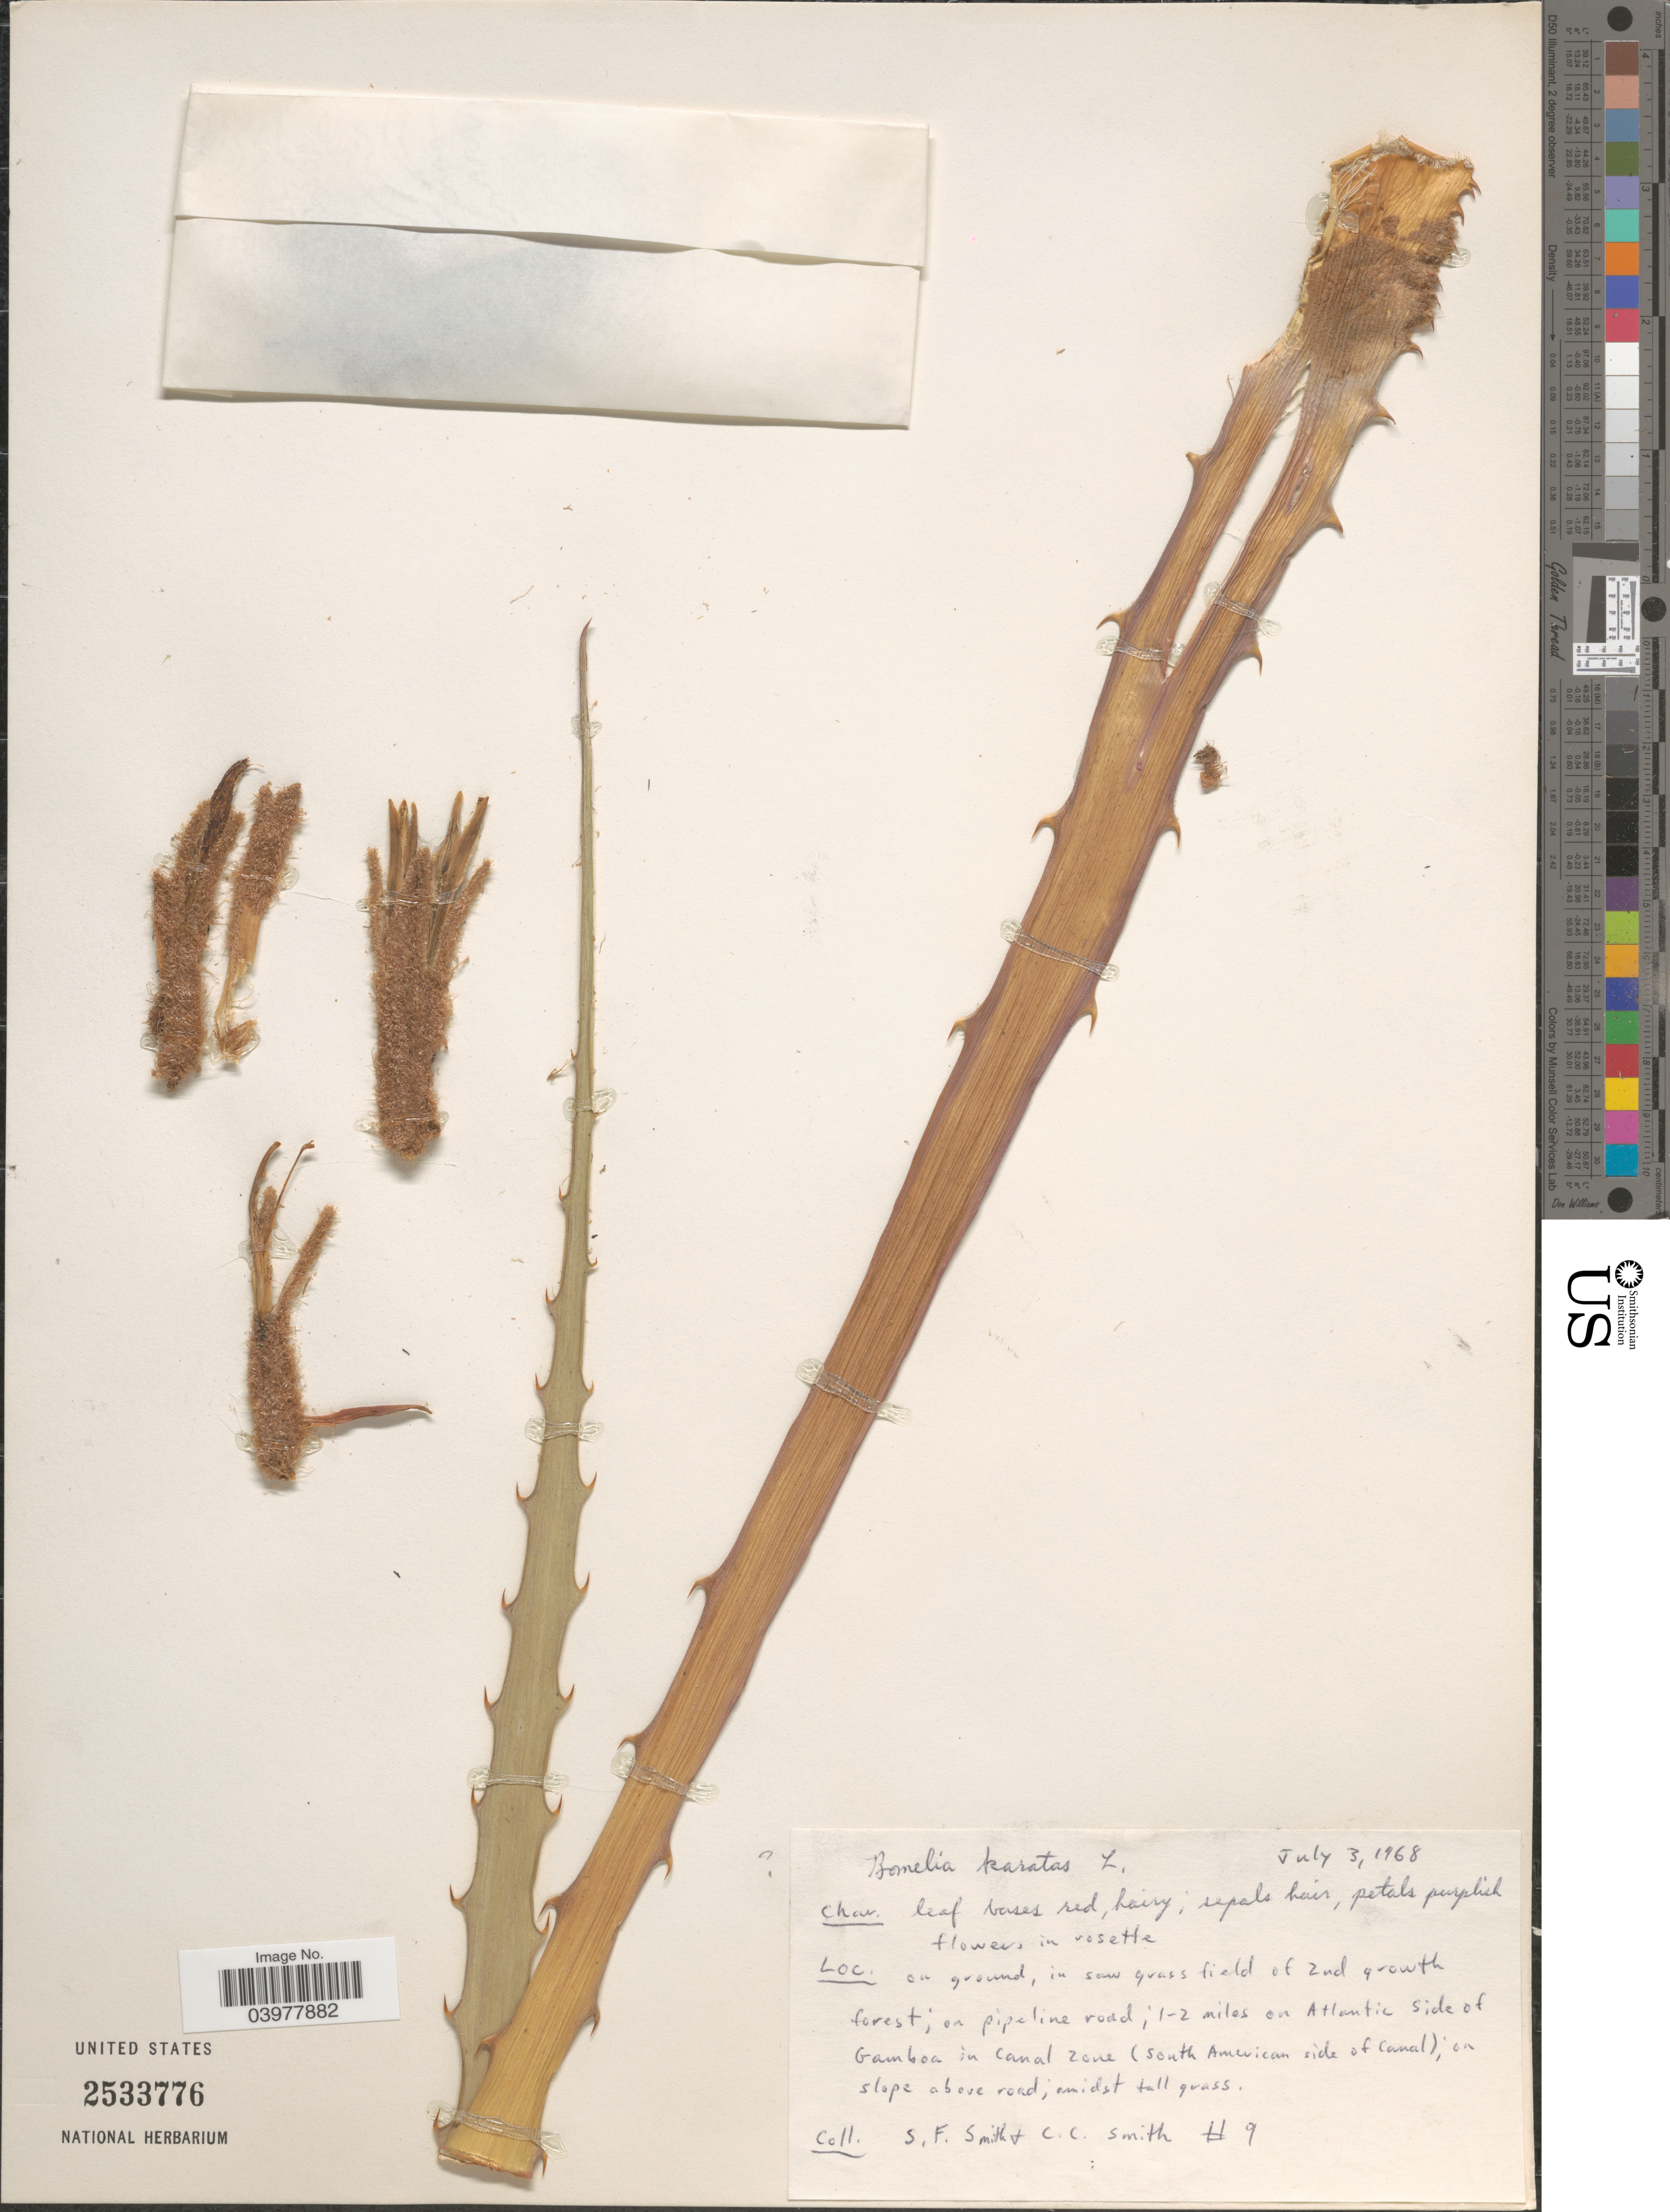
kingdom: Plantae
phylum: Tracheophyta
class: Liliopsida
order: Poales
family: Bromeliaceae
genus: Bromelia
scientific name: Bromelia karatas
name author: L.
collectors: S.F. Smith & C. C. Smith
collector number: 9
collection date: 1968-07-03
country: Panama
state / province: Colón / Panamá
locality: Canal Zone. On pipeline road; 1-2 miles on Atlantic Side of Gamboa in Canal Zone (South American side of Canal).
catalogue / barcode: US 2533776